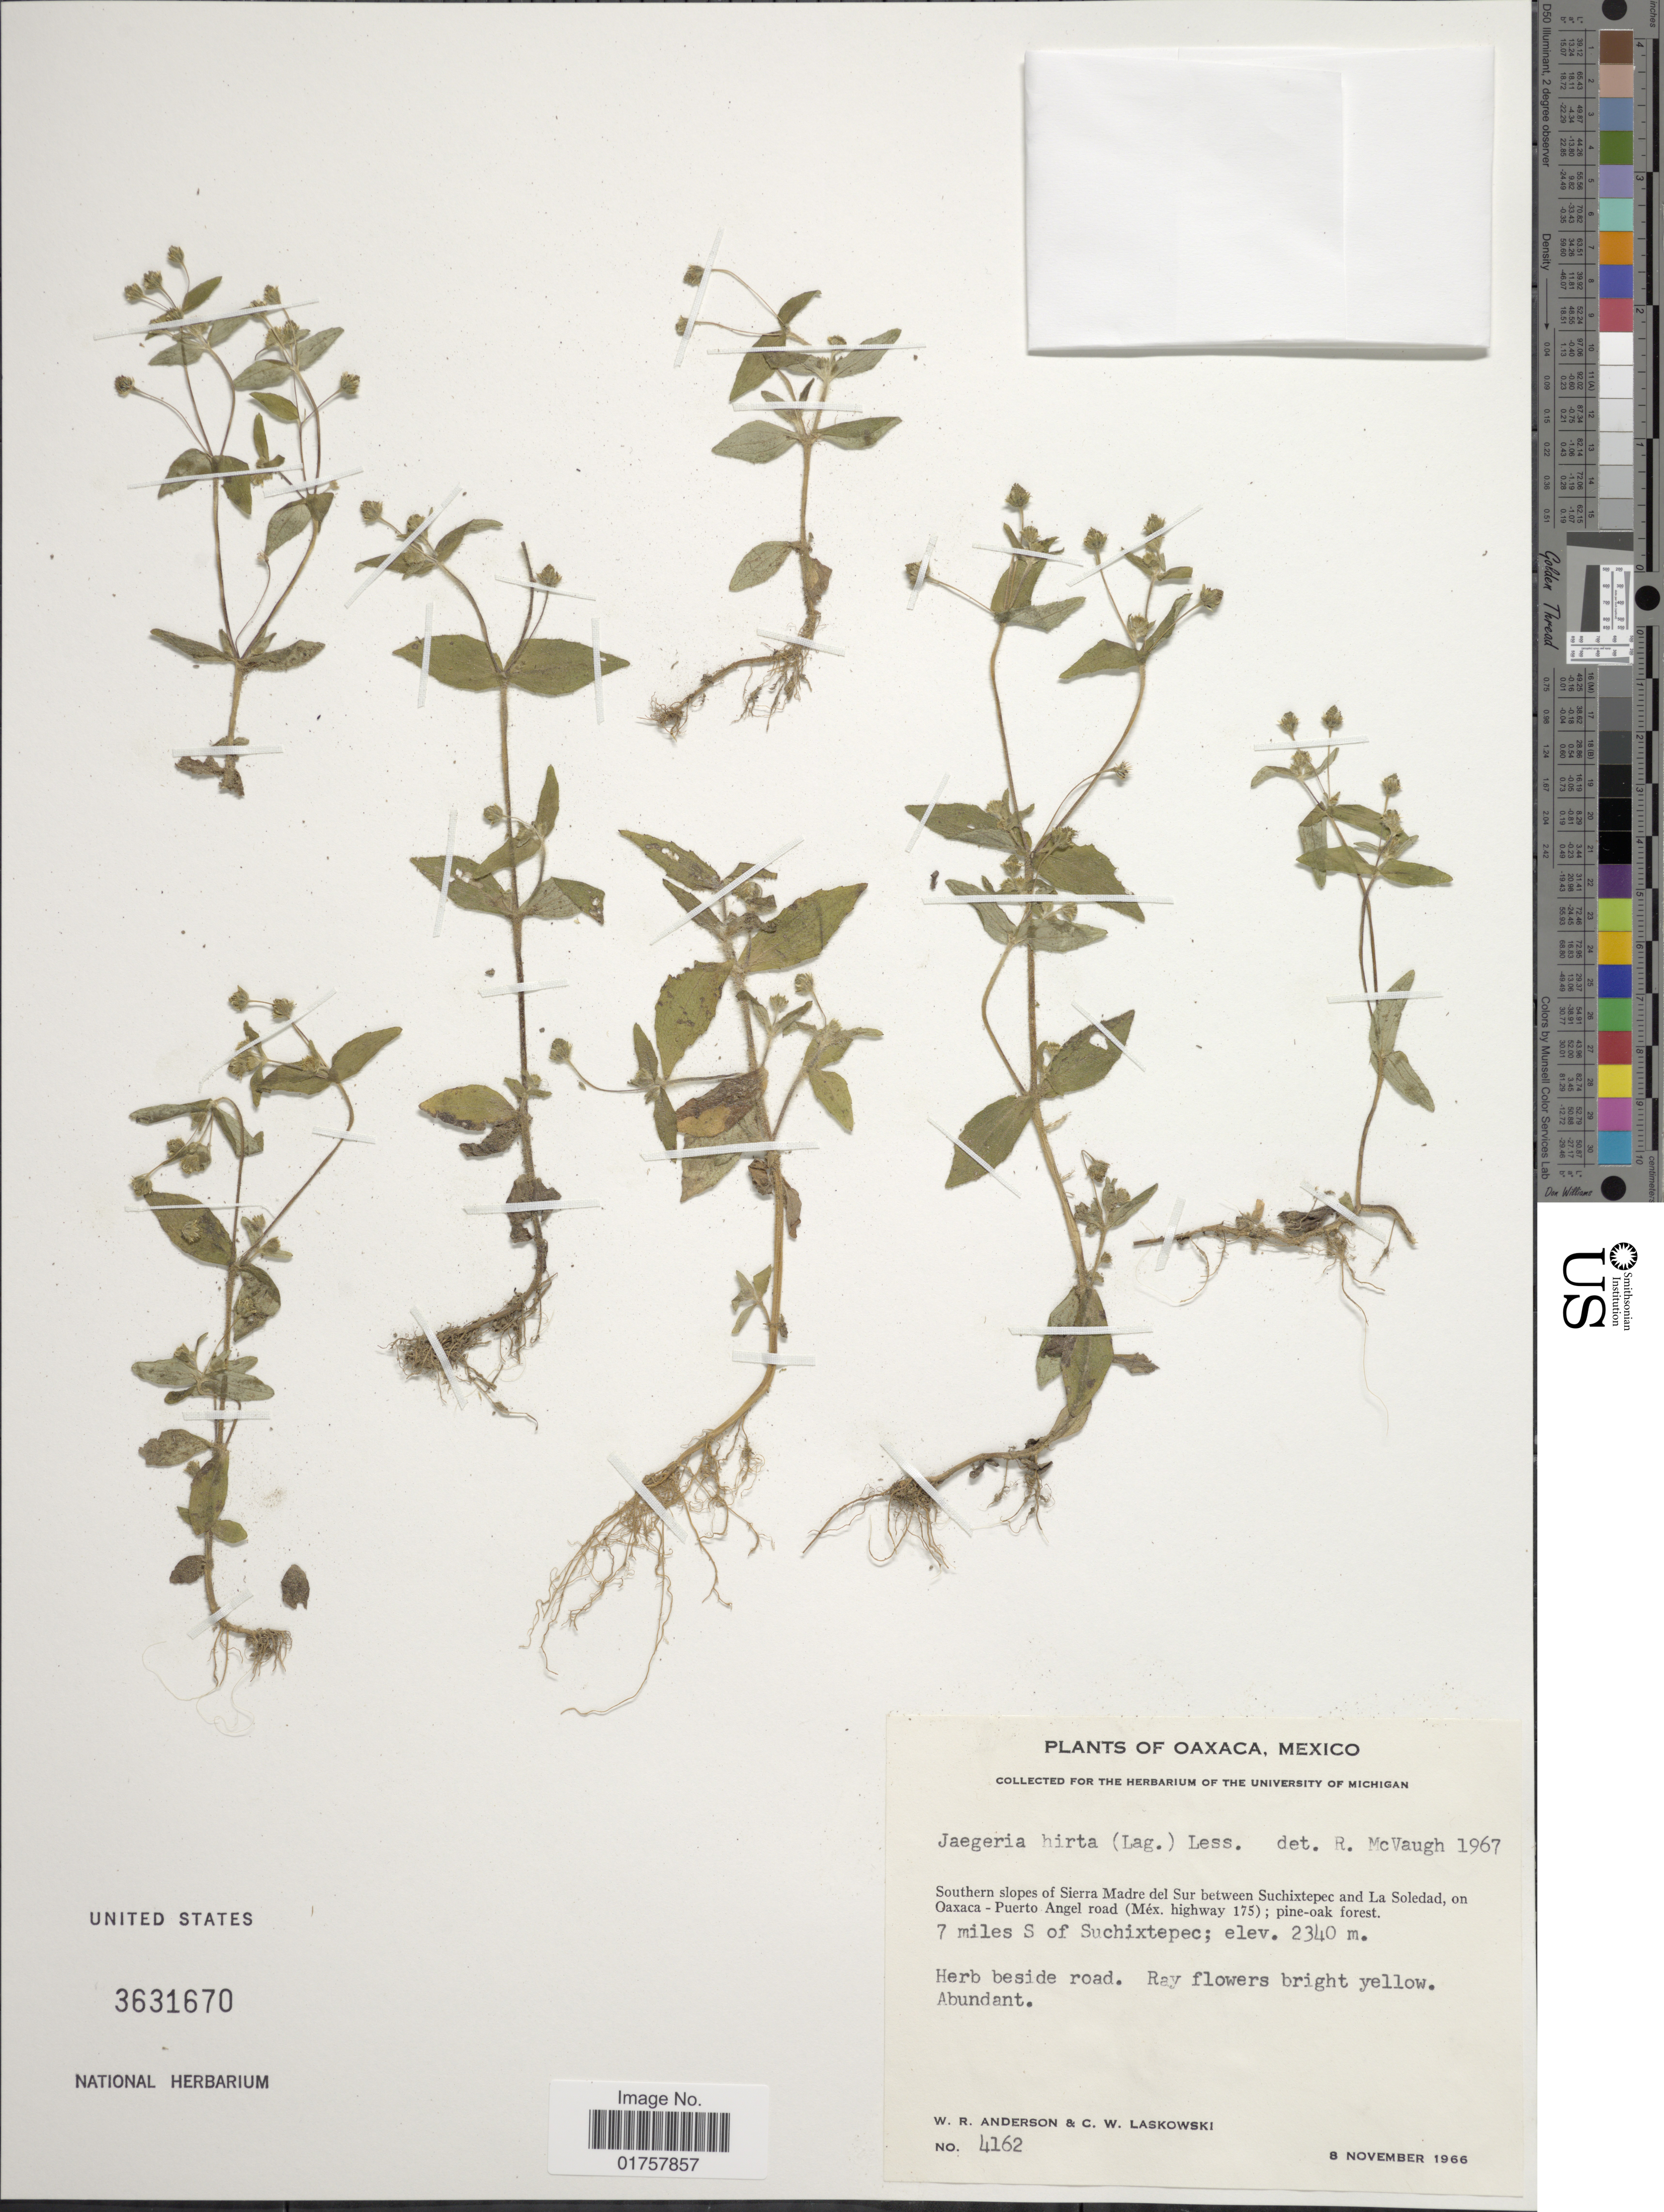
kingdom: Plantae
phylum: Tracheophyta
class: Magnoliopsida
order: Asterales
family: Asteraceae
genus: Jaegeria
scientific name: Jaegeria hirta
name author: (Lag.) Less.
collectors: W. Anderson & C. Laskowski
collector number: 4162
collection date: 1966-11-08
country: Mexico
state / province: Oaxaca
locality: Southern slopes of Sierra Madre del Sur between Suchixtepec and La Soledad, on Oaxaca-Puerto Angel road (Méx. highway 175); pine-oak forest, 7 miles S of Suchixtepec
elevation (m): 2340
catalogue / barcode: US 3631670